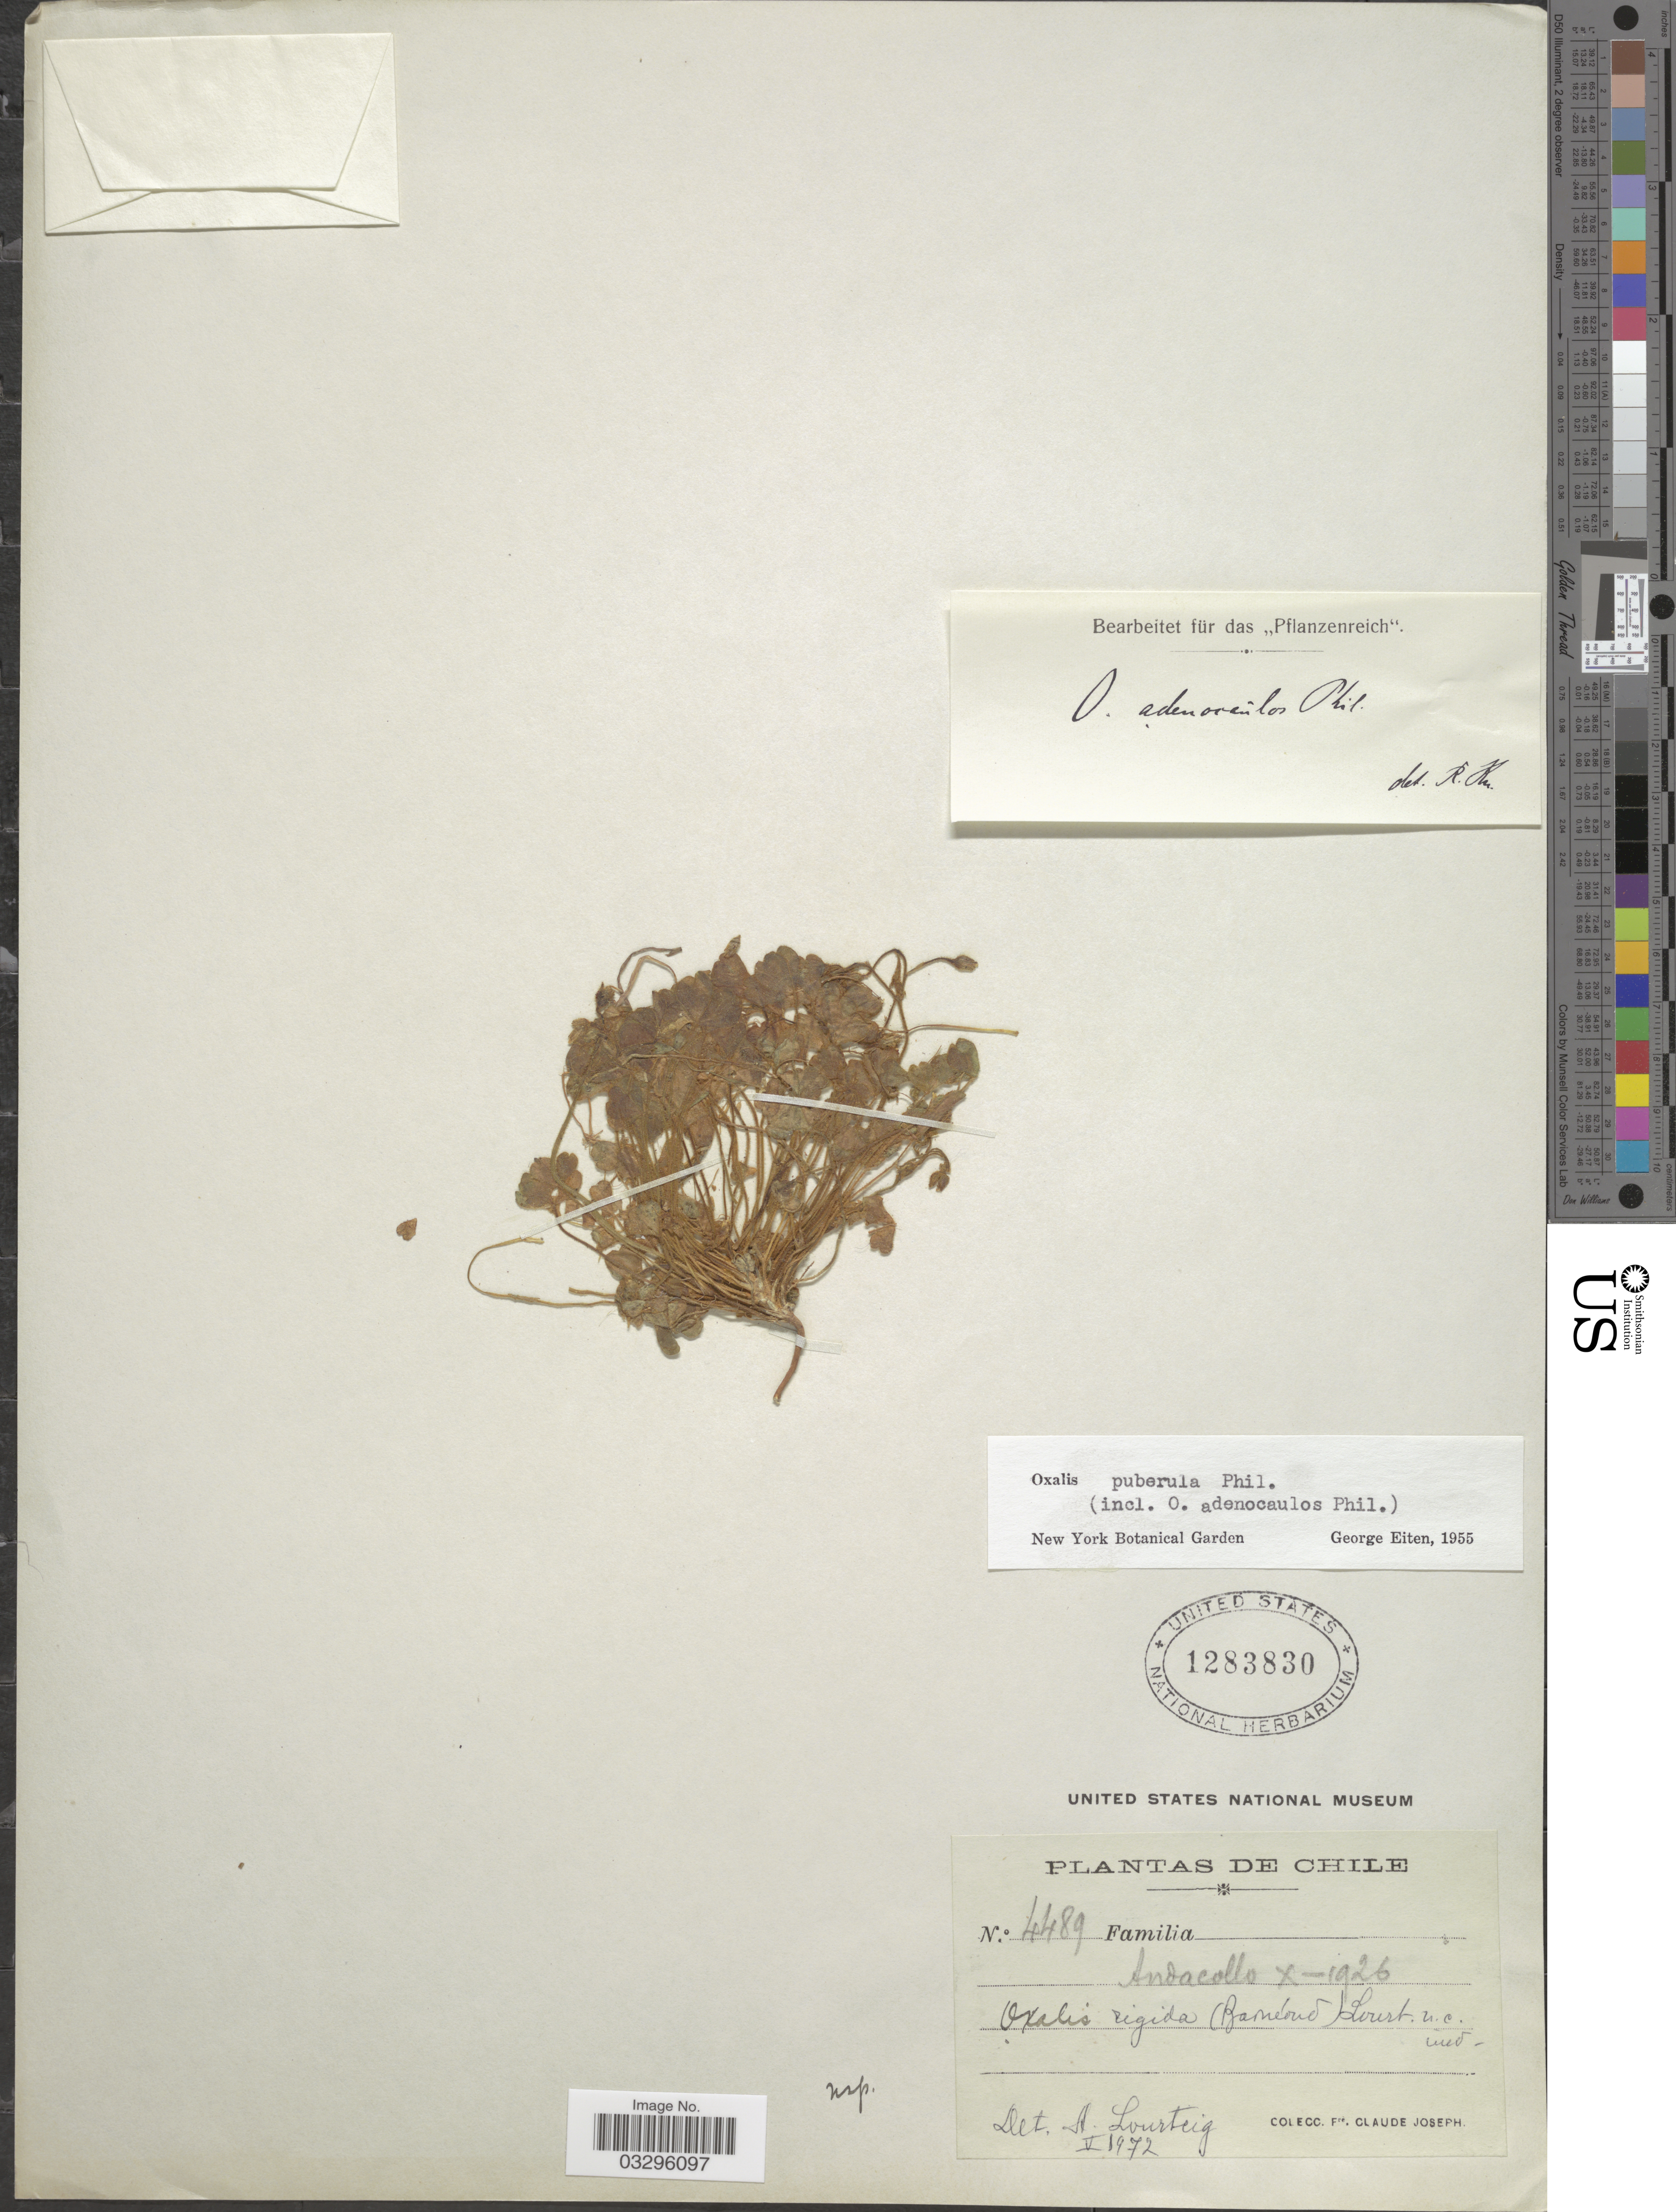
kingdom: Plantae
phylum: Tracheophyta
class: Magnoliopsida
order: Oxalidales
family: Oxalidaceae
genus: Oxalis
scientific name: Oxalis rigida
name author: (Barnéoud) Lourteig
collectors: Bro. Claude-Joseph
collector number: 4489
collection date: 1926-10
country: Chile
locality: Andacollo.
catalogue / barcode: US 1283830